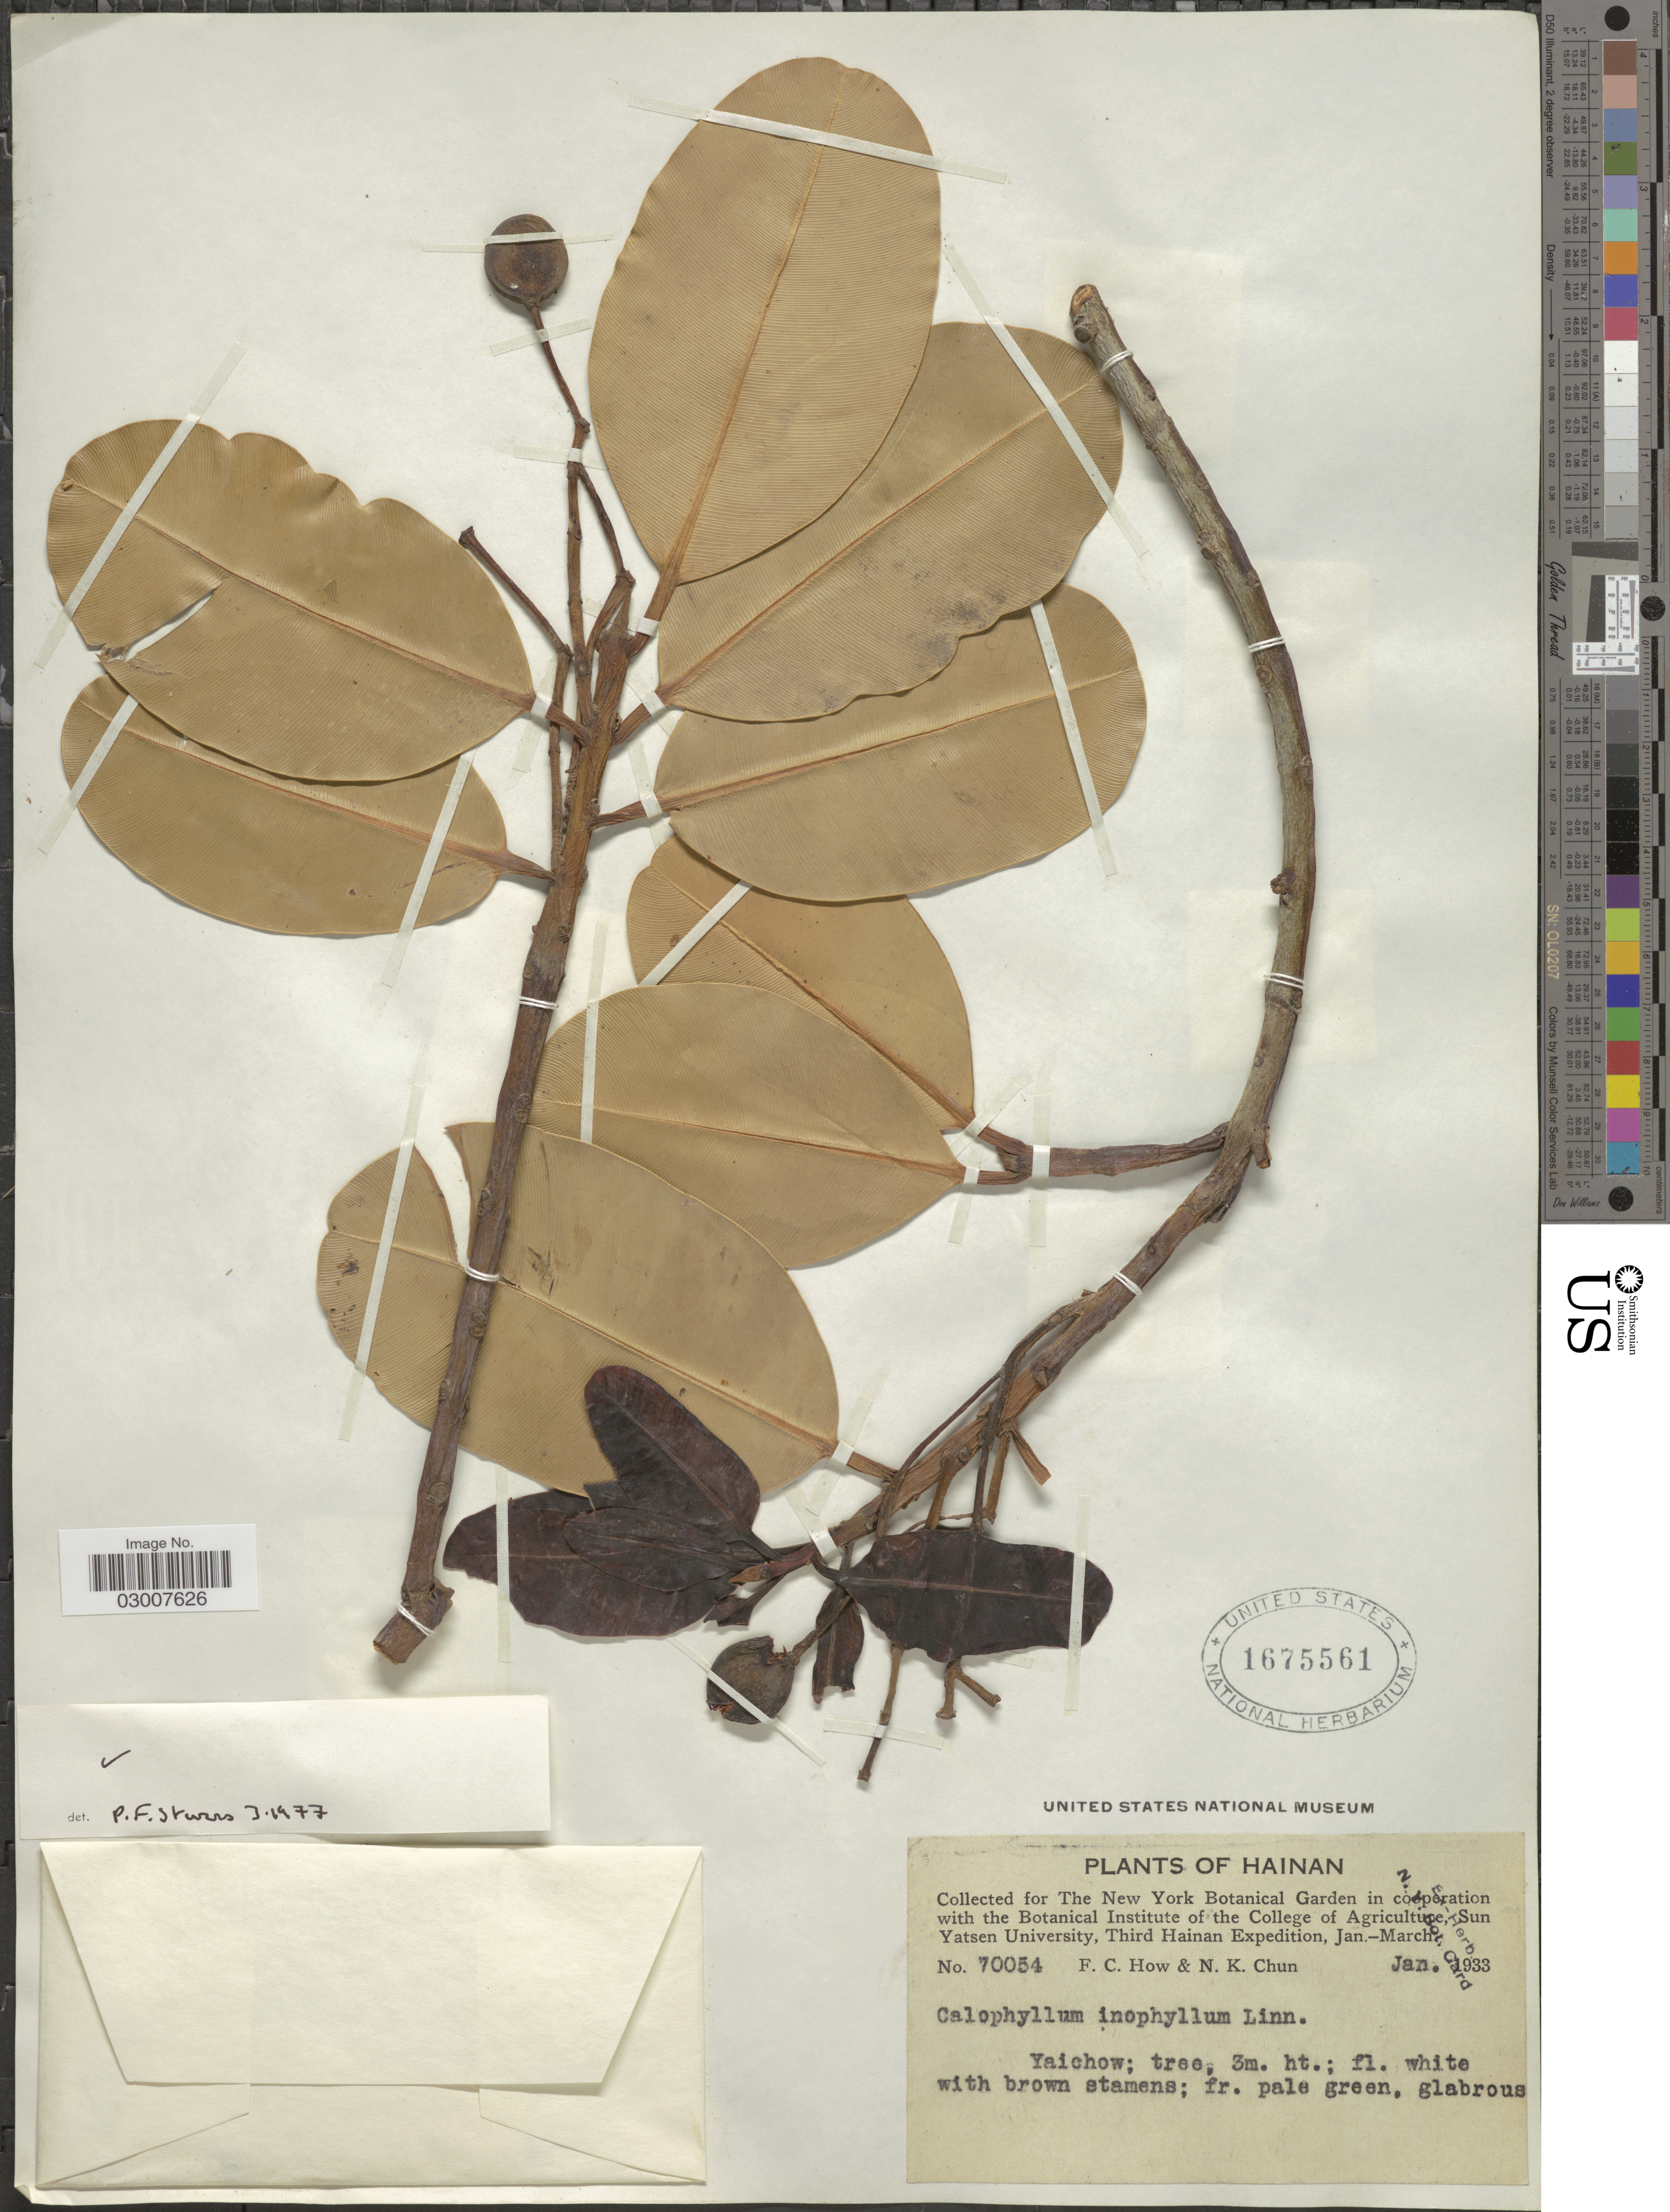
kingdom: Plantae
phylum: Tracheophyta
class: Magnoliopsida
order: Malpighiales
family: Calophyllaceae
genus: Calophyllum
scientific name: Calophyllum inophyllum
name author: L.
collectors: F. C. How & N. K. Chun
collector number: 70054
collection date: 1933-01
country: China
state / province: Hainan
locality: Yaichow.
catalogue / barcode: US 1675561